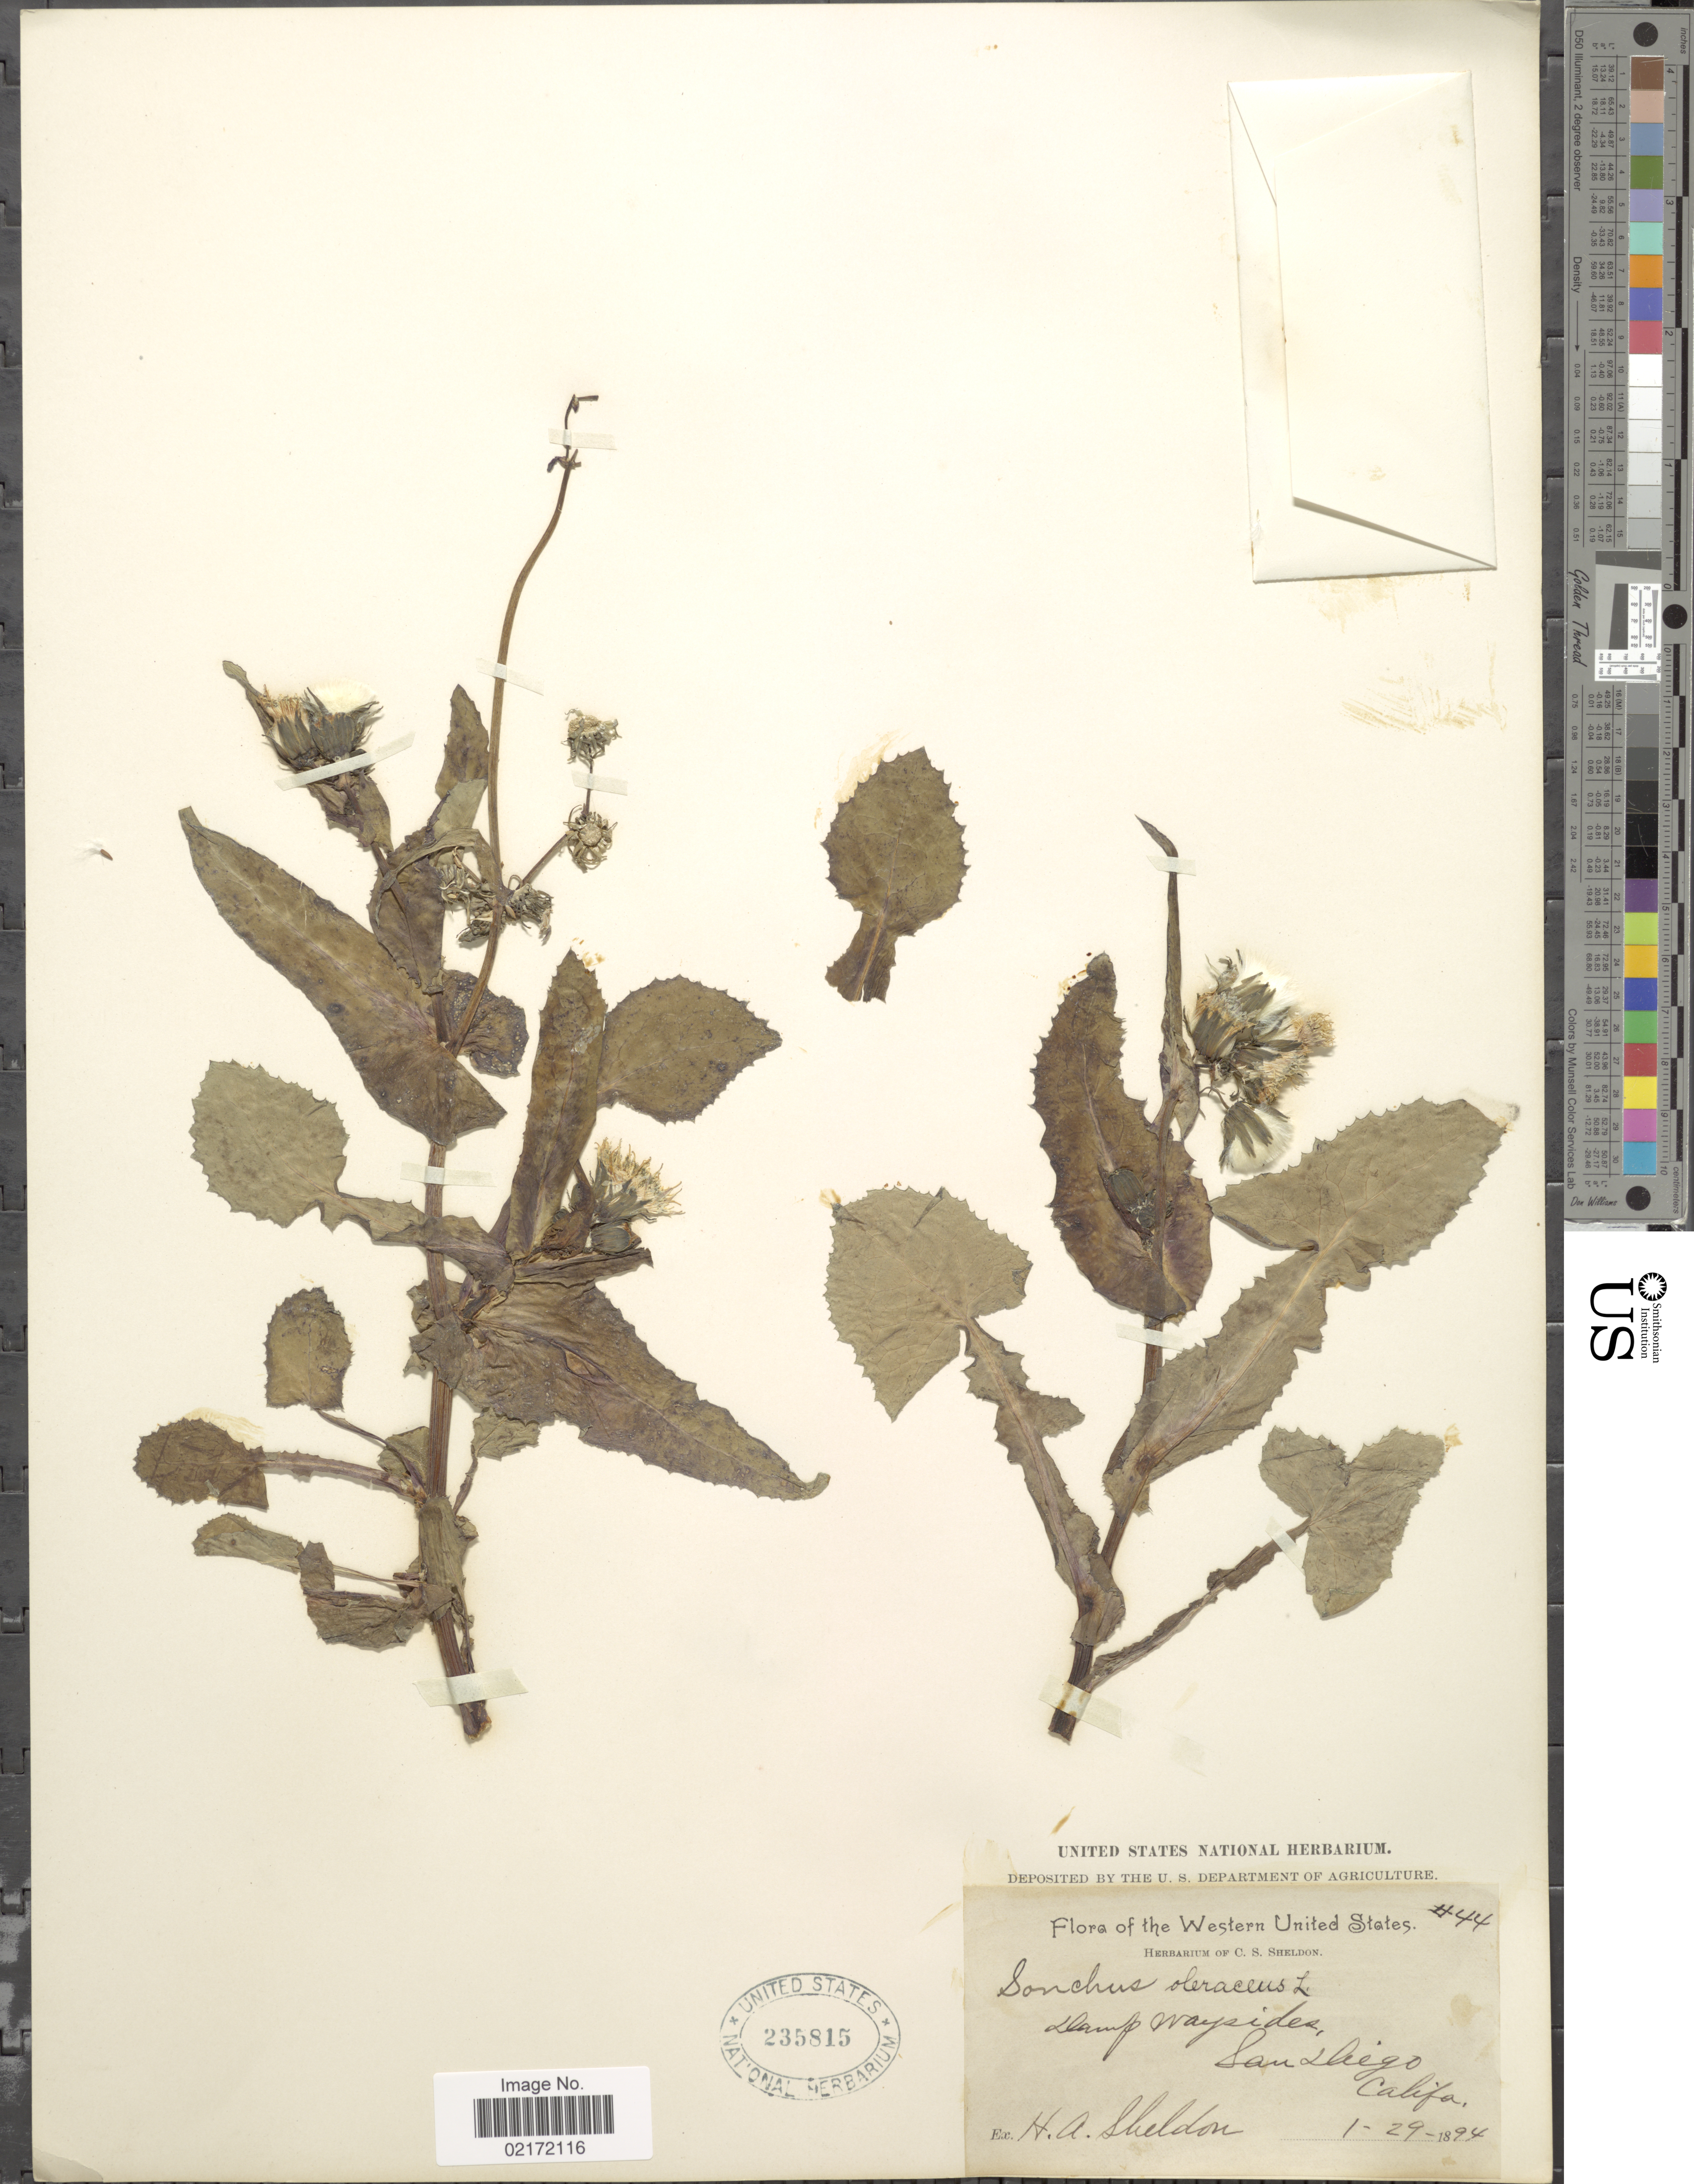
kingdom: Plantae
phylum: Tracheophyta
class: Magnoliopsida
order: Asterales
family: Asteraceae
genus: Sonchus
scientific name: Sonchus oleraceus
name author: L.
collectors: H. Sheldon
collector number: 44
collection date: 1894-01-29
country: United States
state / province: California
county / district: San Diego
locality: Damp Waysides, San Diego, Califo.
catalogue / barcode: US 235815